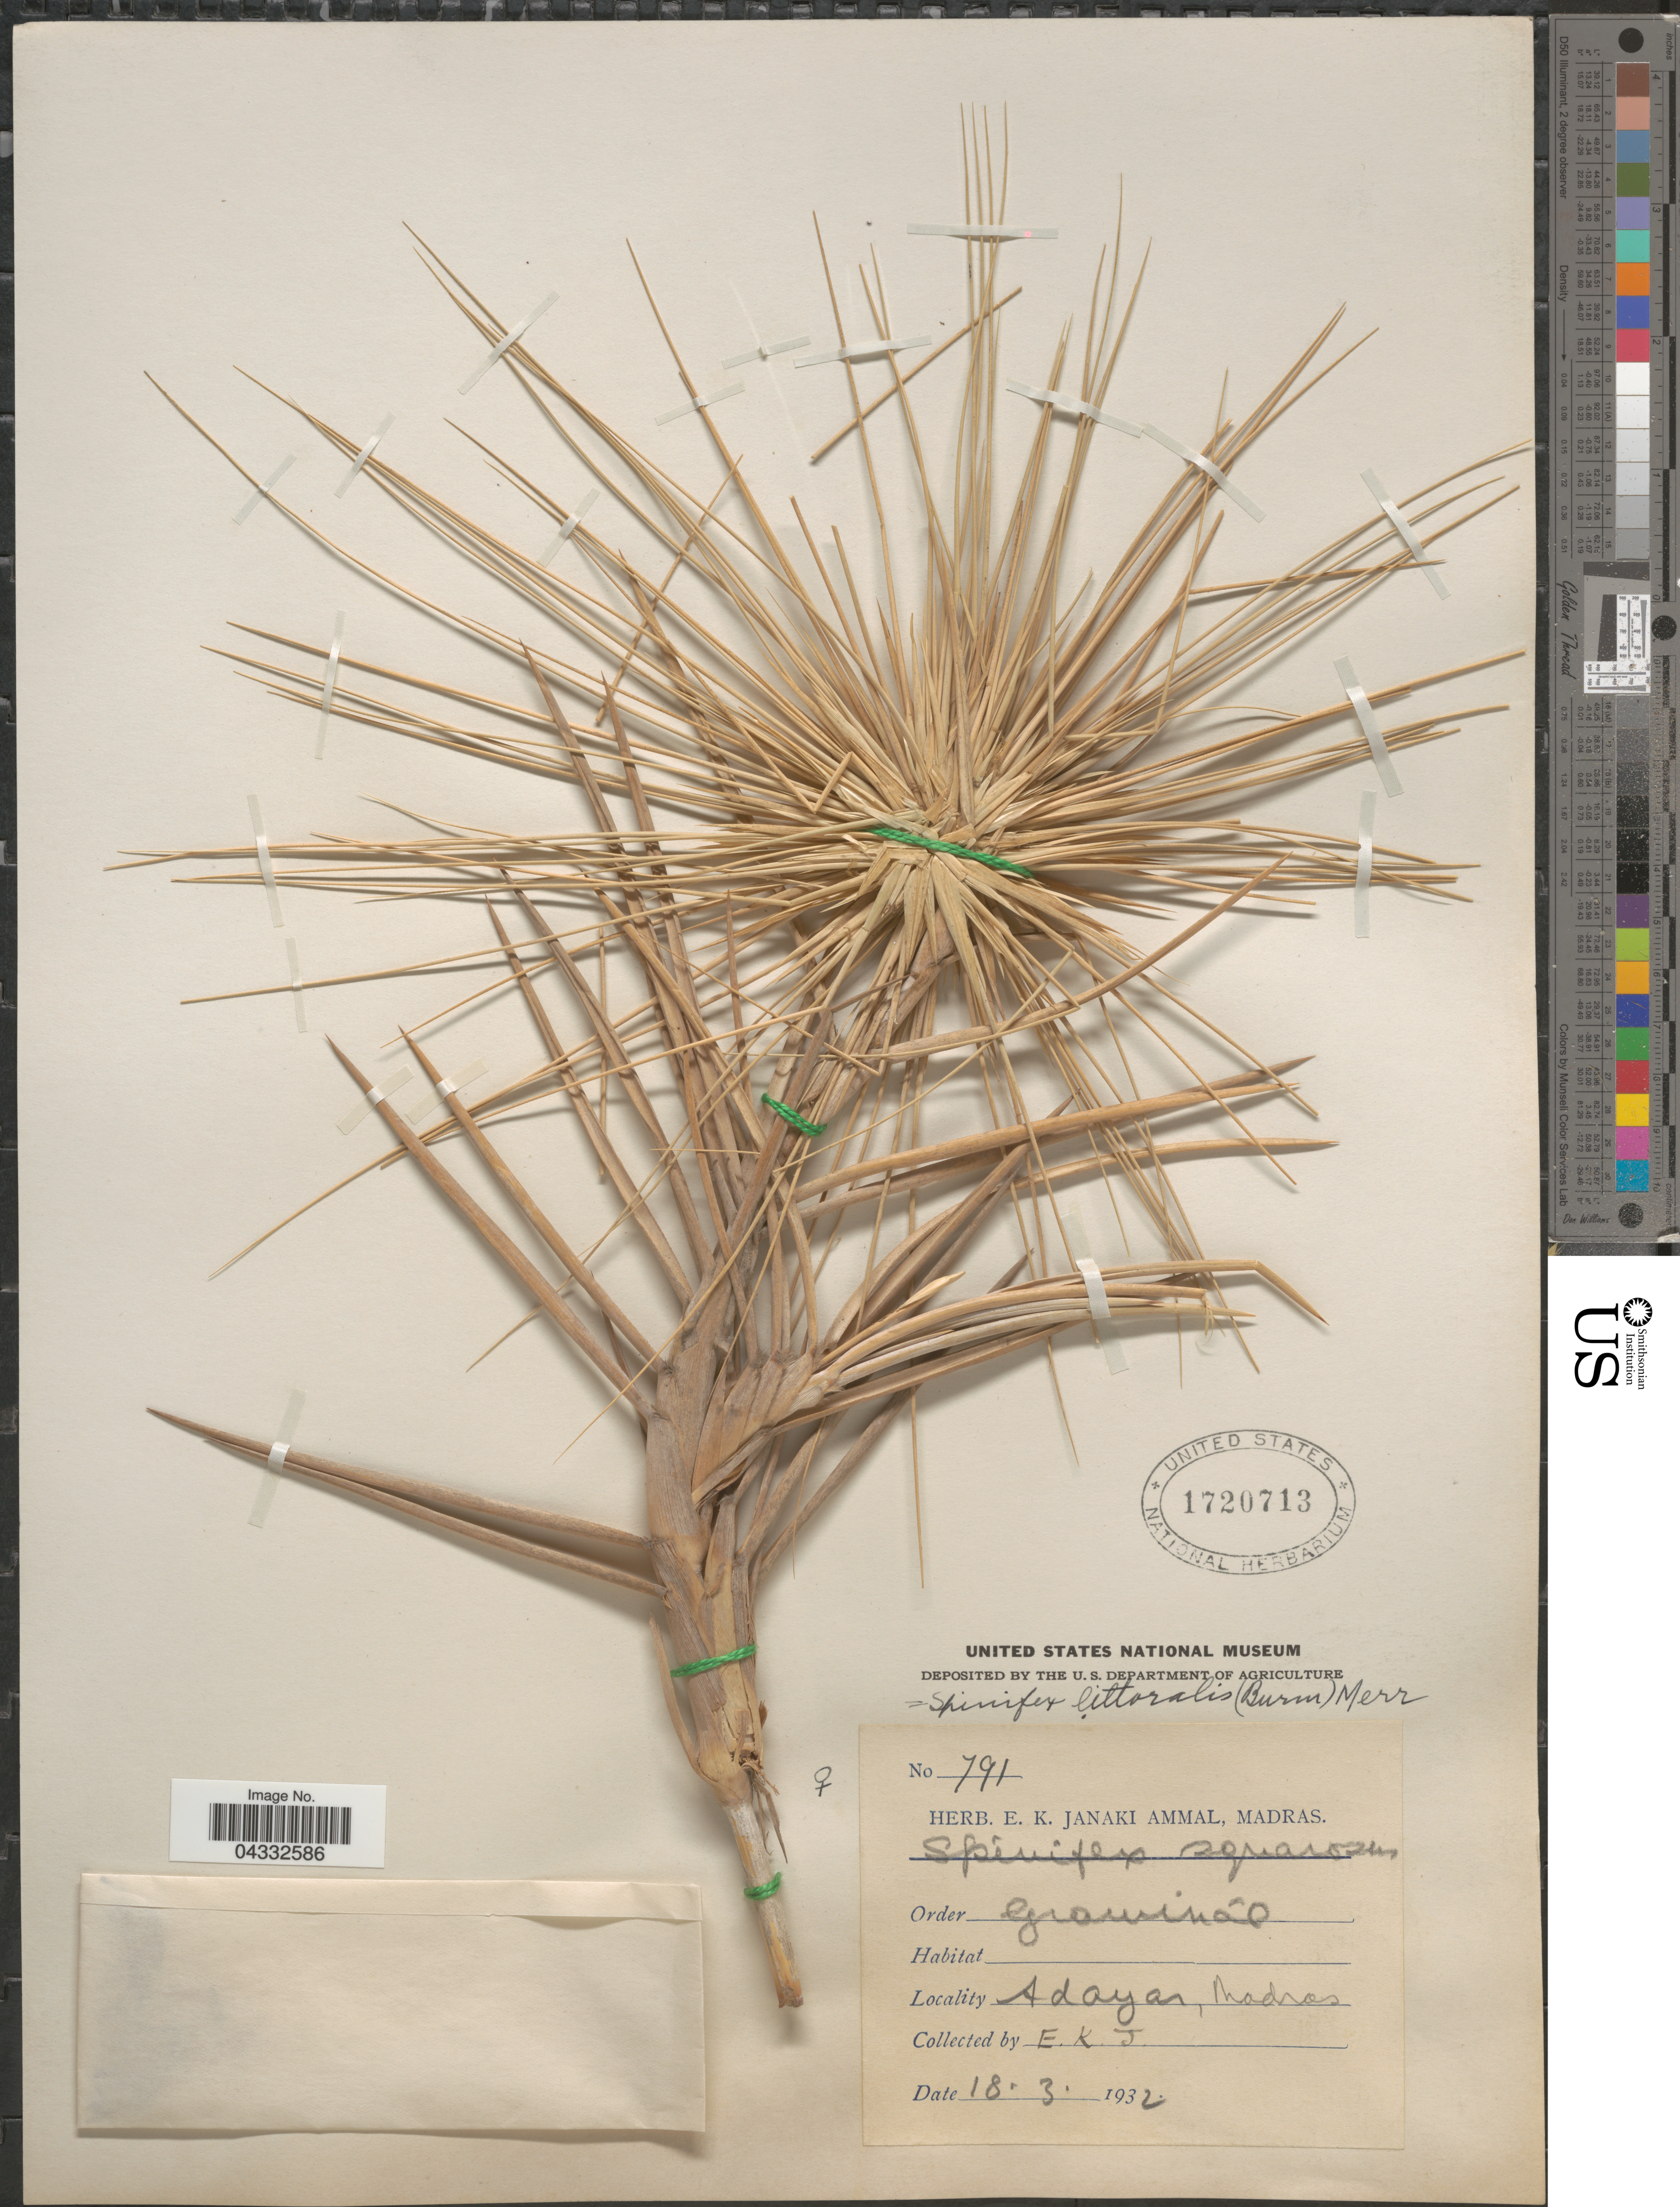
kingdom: Plantae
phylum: Tracheophyta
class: Liliopsida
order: Poales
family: Poaceae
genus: Spinifex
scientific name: Spinifex littoreus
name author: (Burm. f.) Merr.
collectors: E. Janaki Ammal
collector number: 791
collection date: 1932-03-18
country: India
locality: Adayar, Madras.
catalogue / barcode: US 1720713